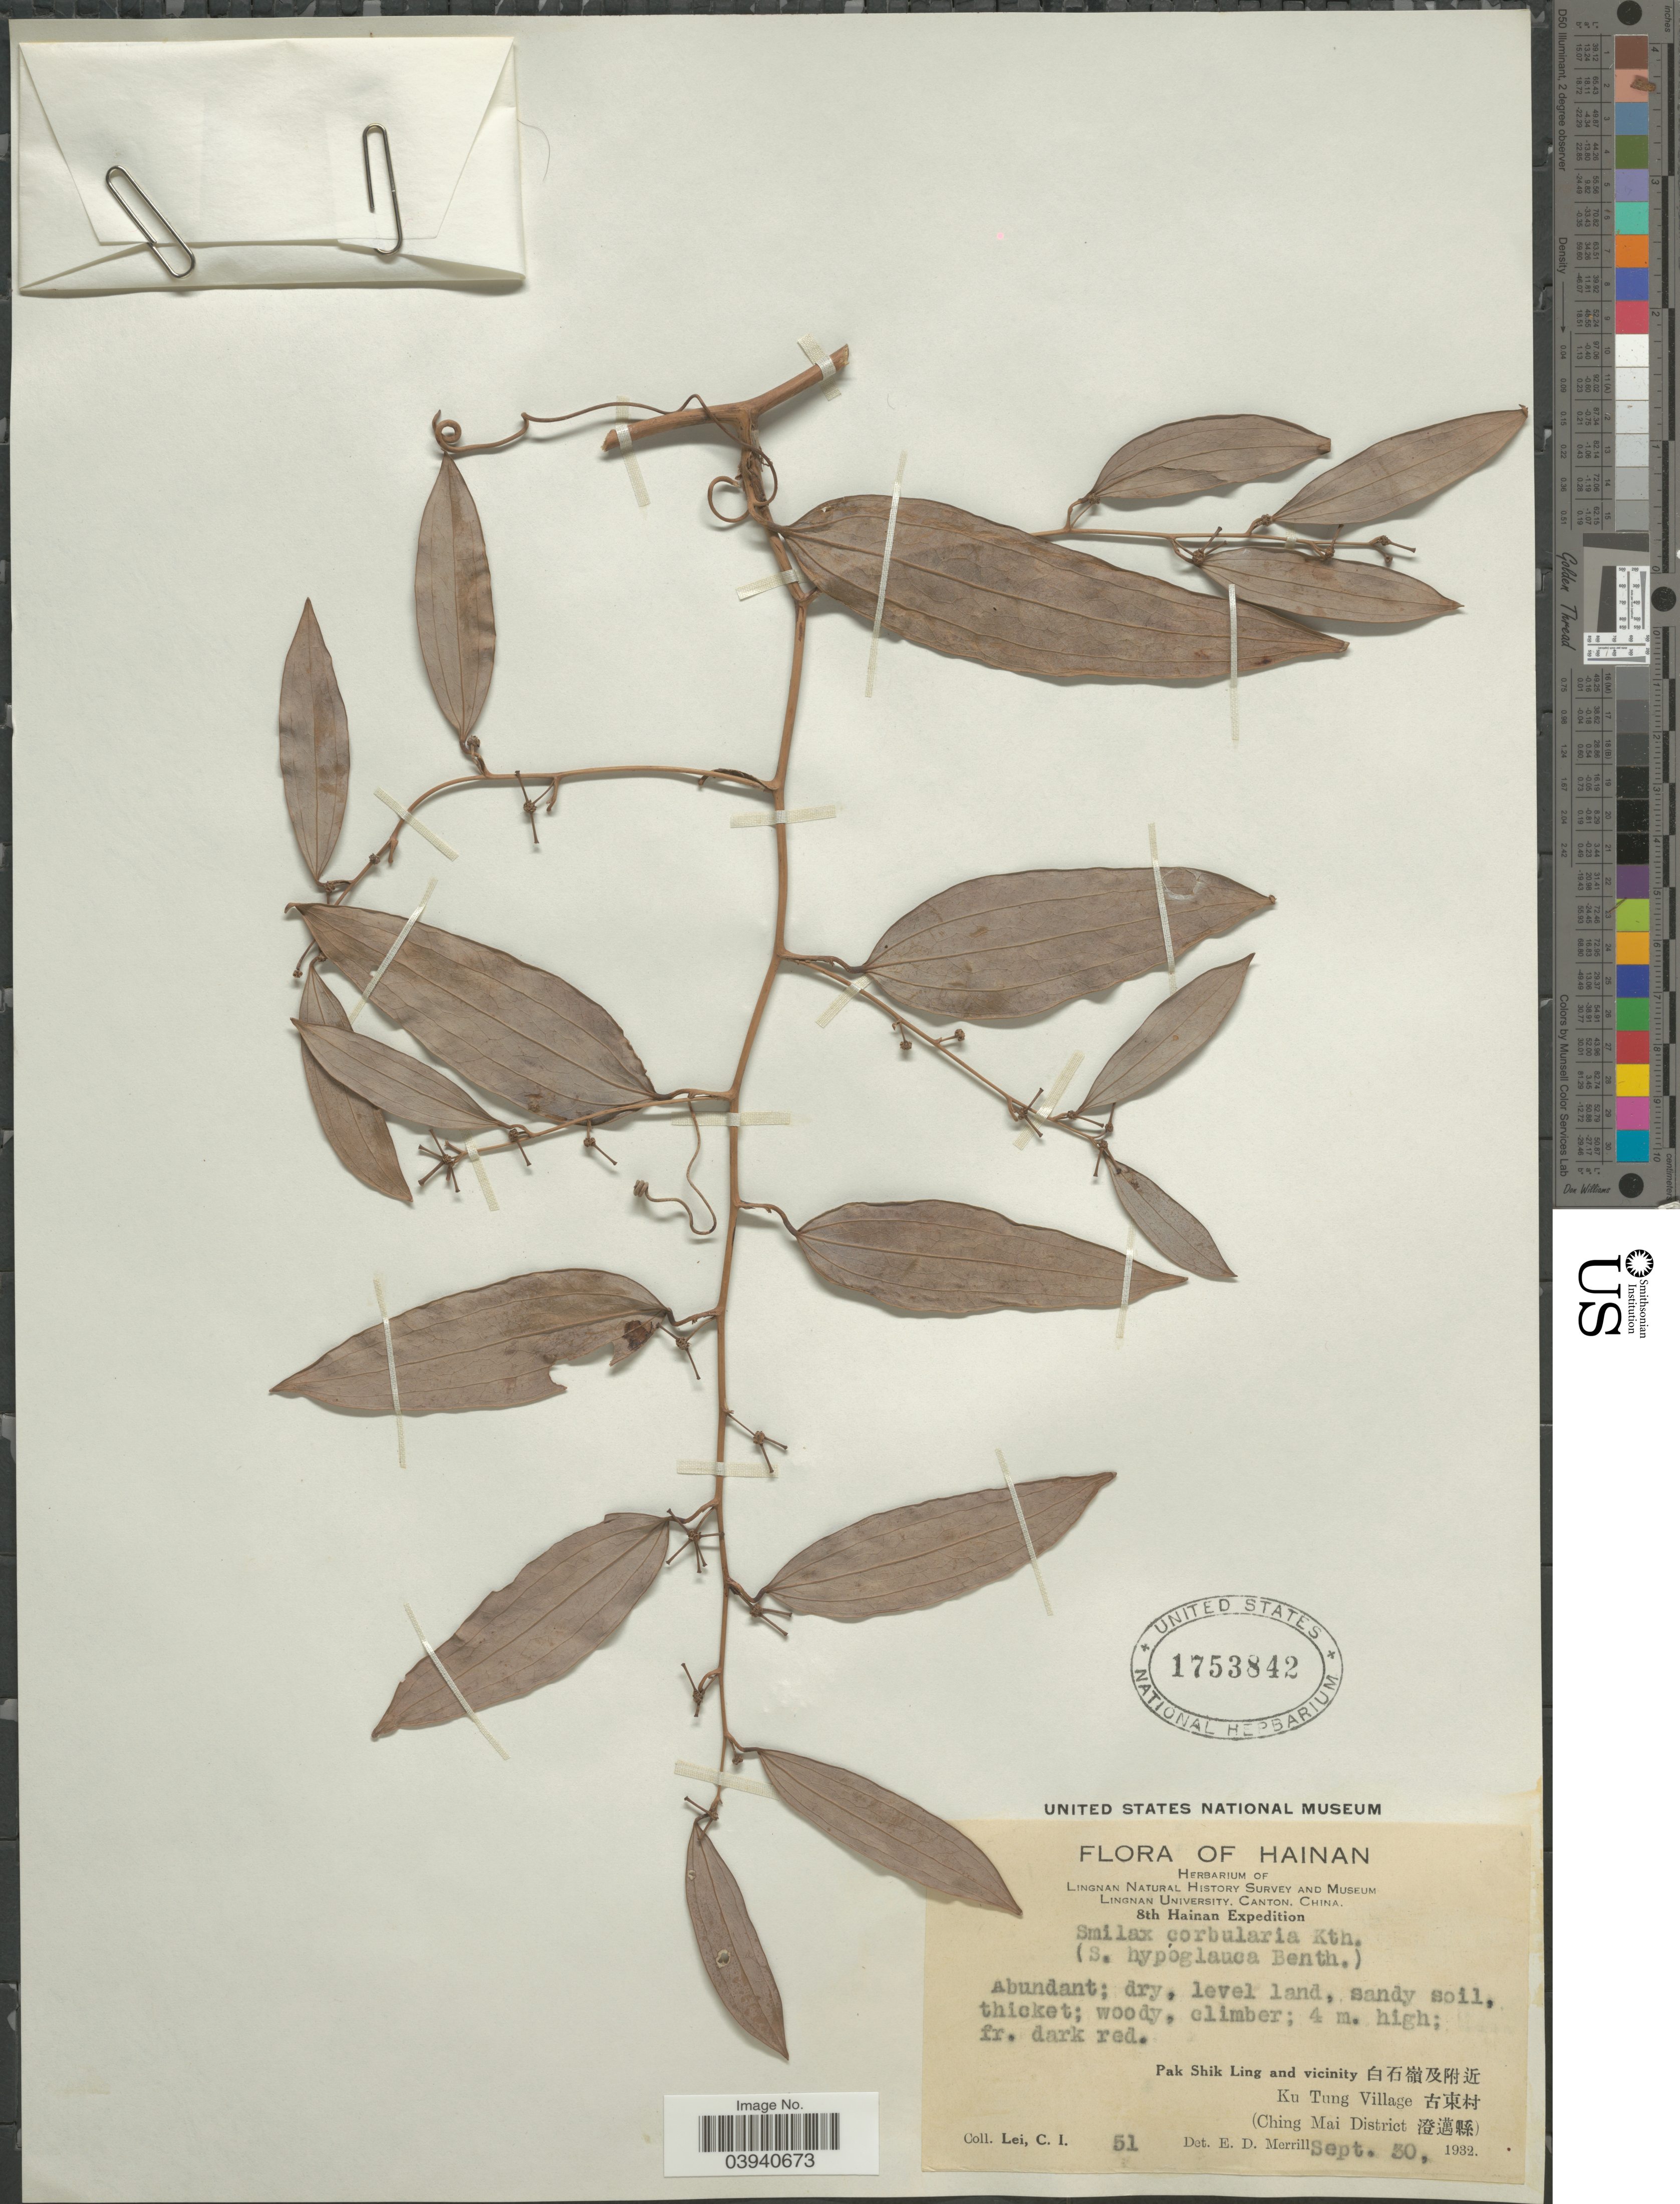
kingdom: Plantae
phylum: Tracheophyta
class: Liliopsida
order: Liliales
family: Smilacaceae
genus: Smilax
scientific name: Smilax corbularia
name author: Kunth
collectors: C. I. Lei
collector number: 51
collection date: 1932-09-30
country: China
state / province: Hainan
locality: Pak Shik Ling and vicinity X. Ku Tung Village X. (Ching Mai District X).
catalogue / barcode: US 1753842